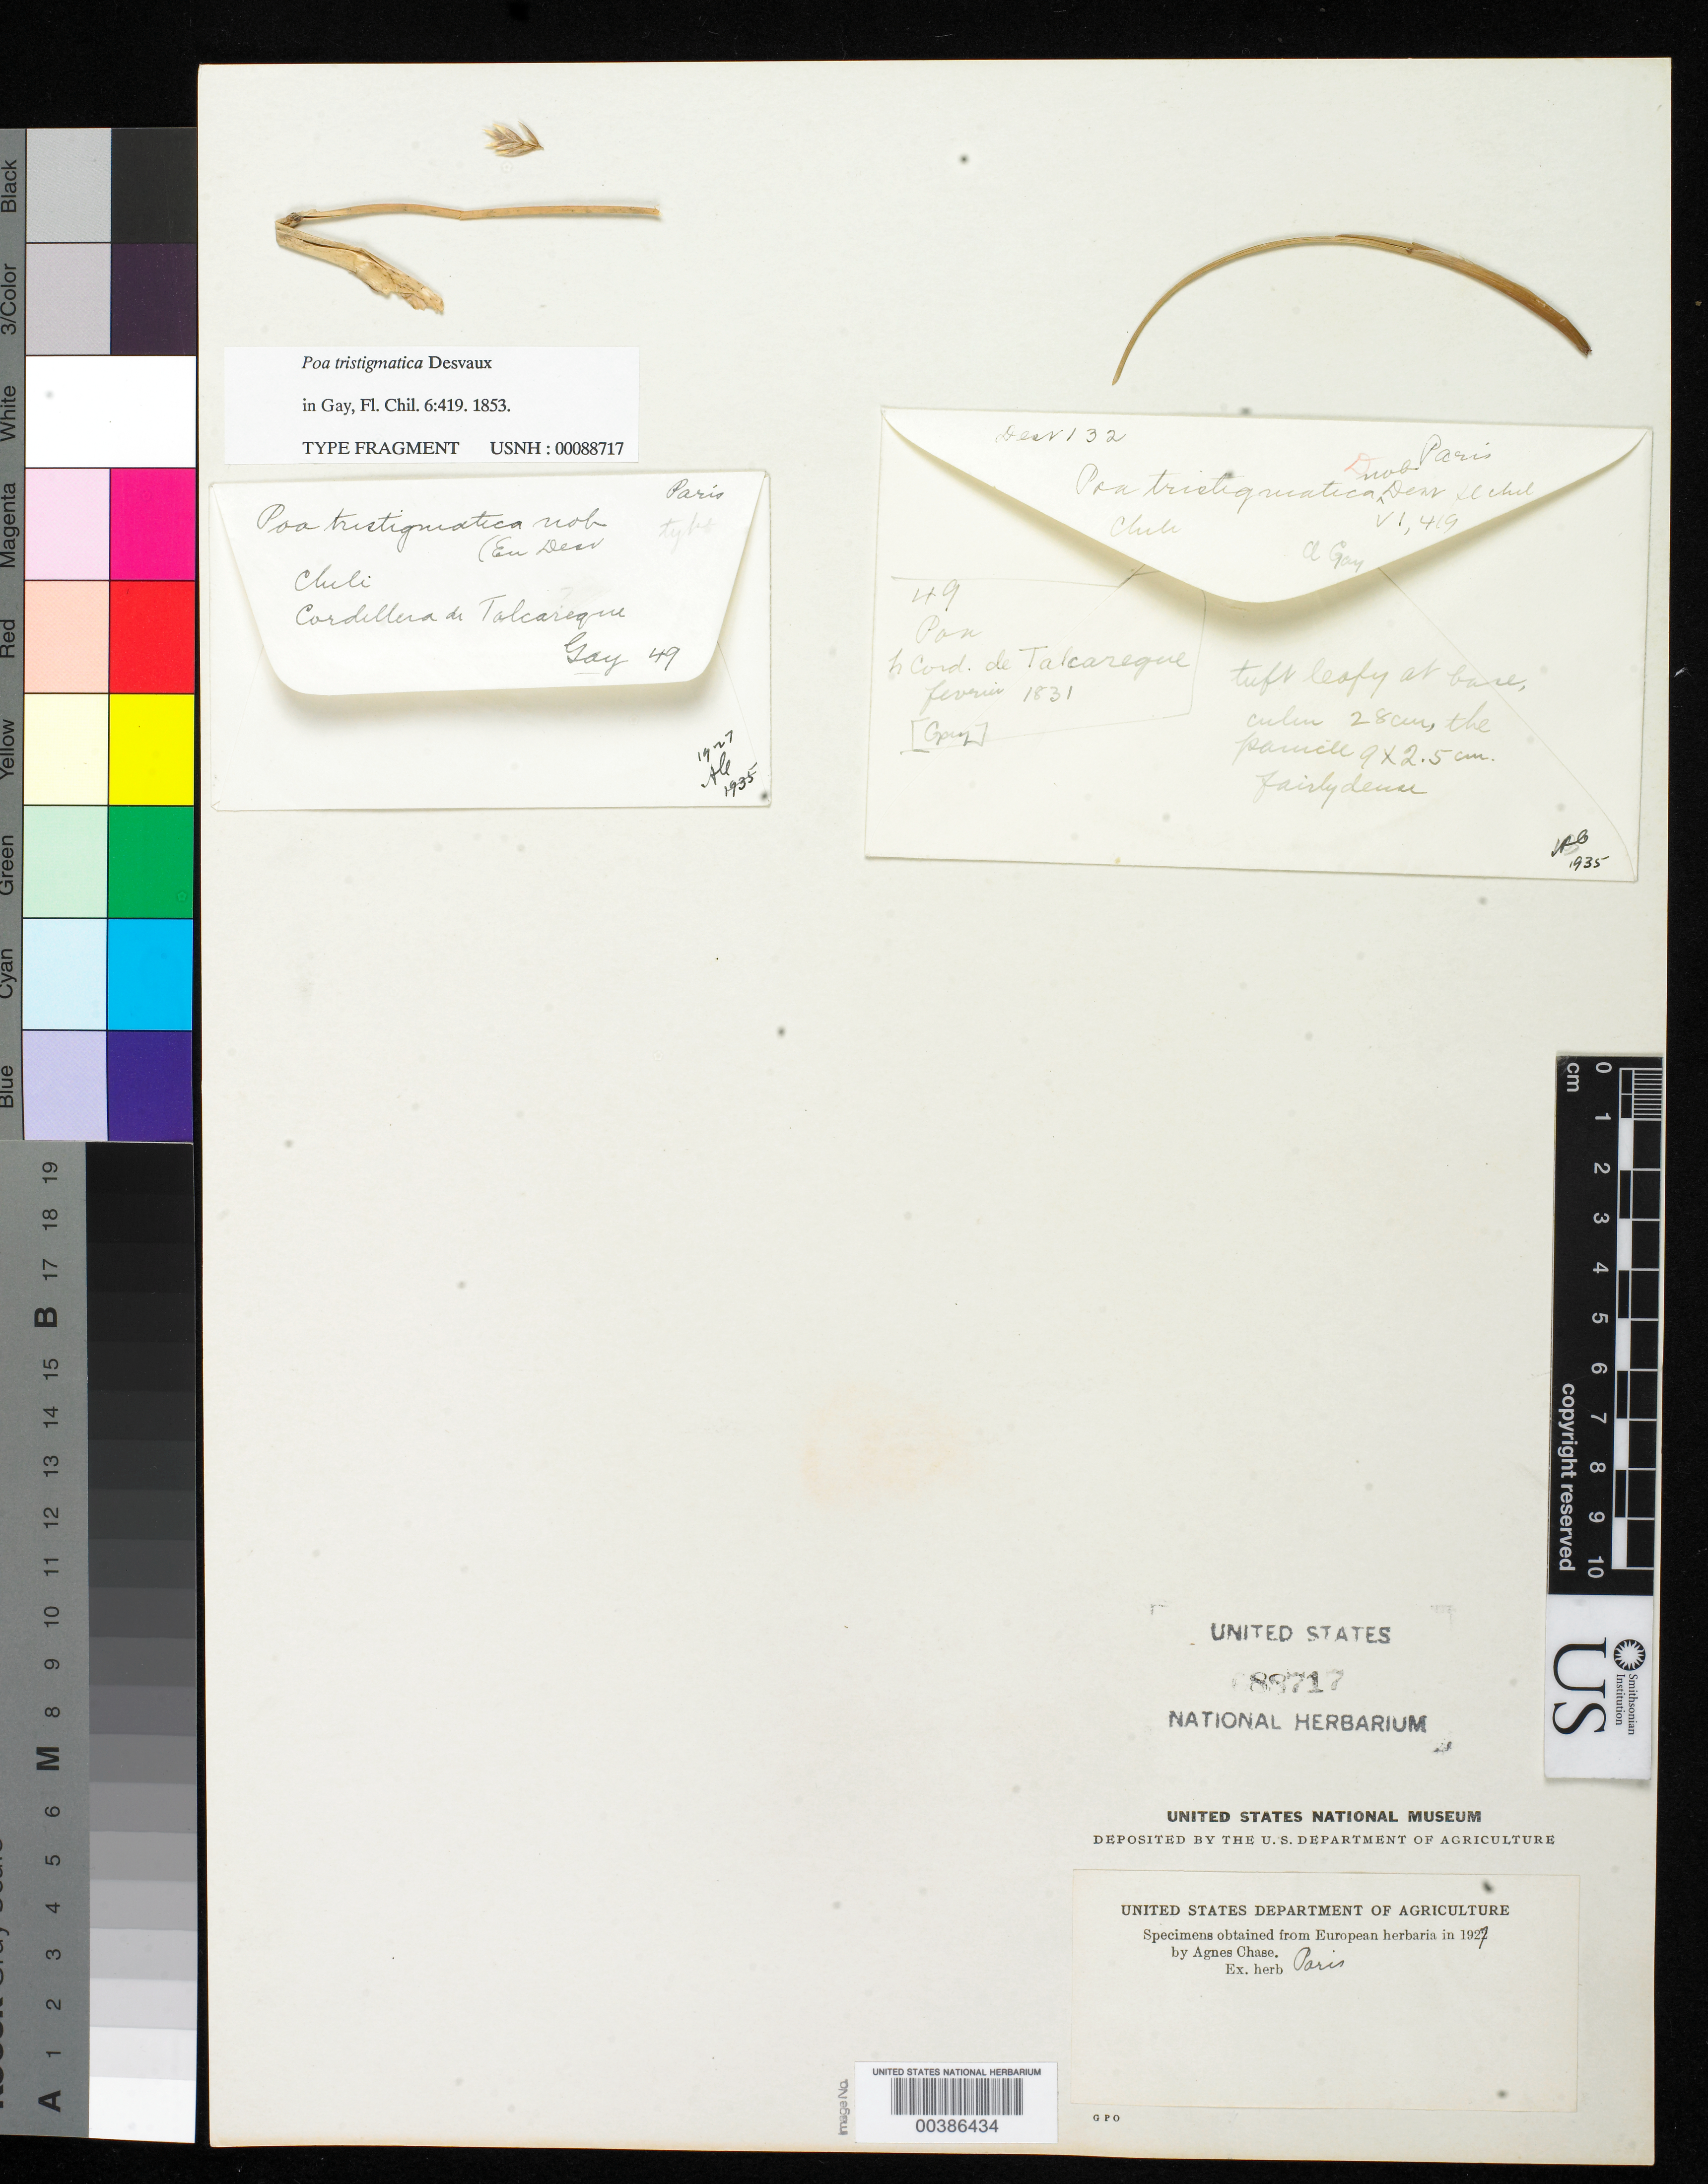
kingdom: Plantae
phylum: Tracheophyta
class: Liliopsida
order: Poales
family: Poaceae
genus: Poa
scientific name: Poa tristigmatica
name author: É. Desv. in Gay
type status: Type Fragment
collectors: C. Gay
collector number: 49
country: Chile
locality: Cordillera de Talcaregue.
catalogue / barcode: US 88717